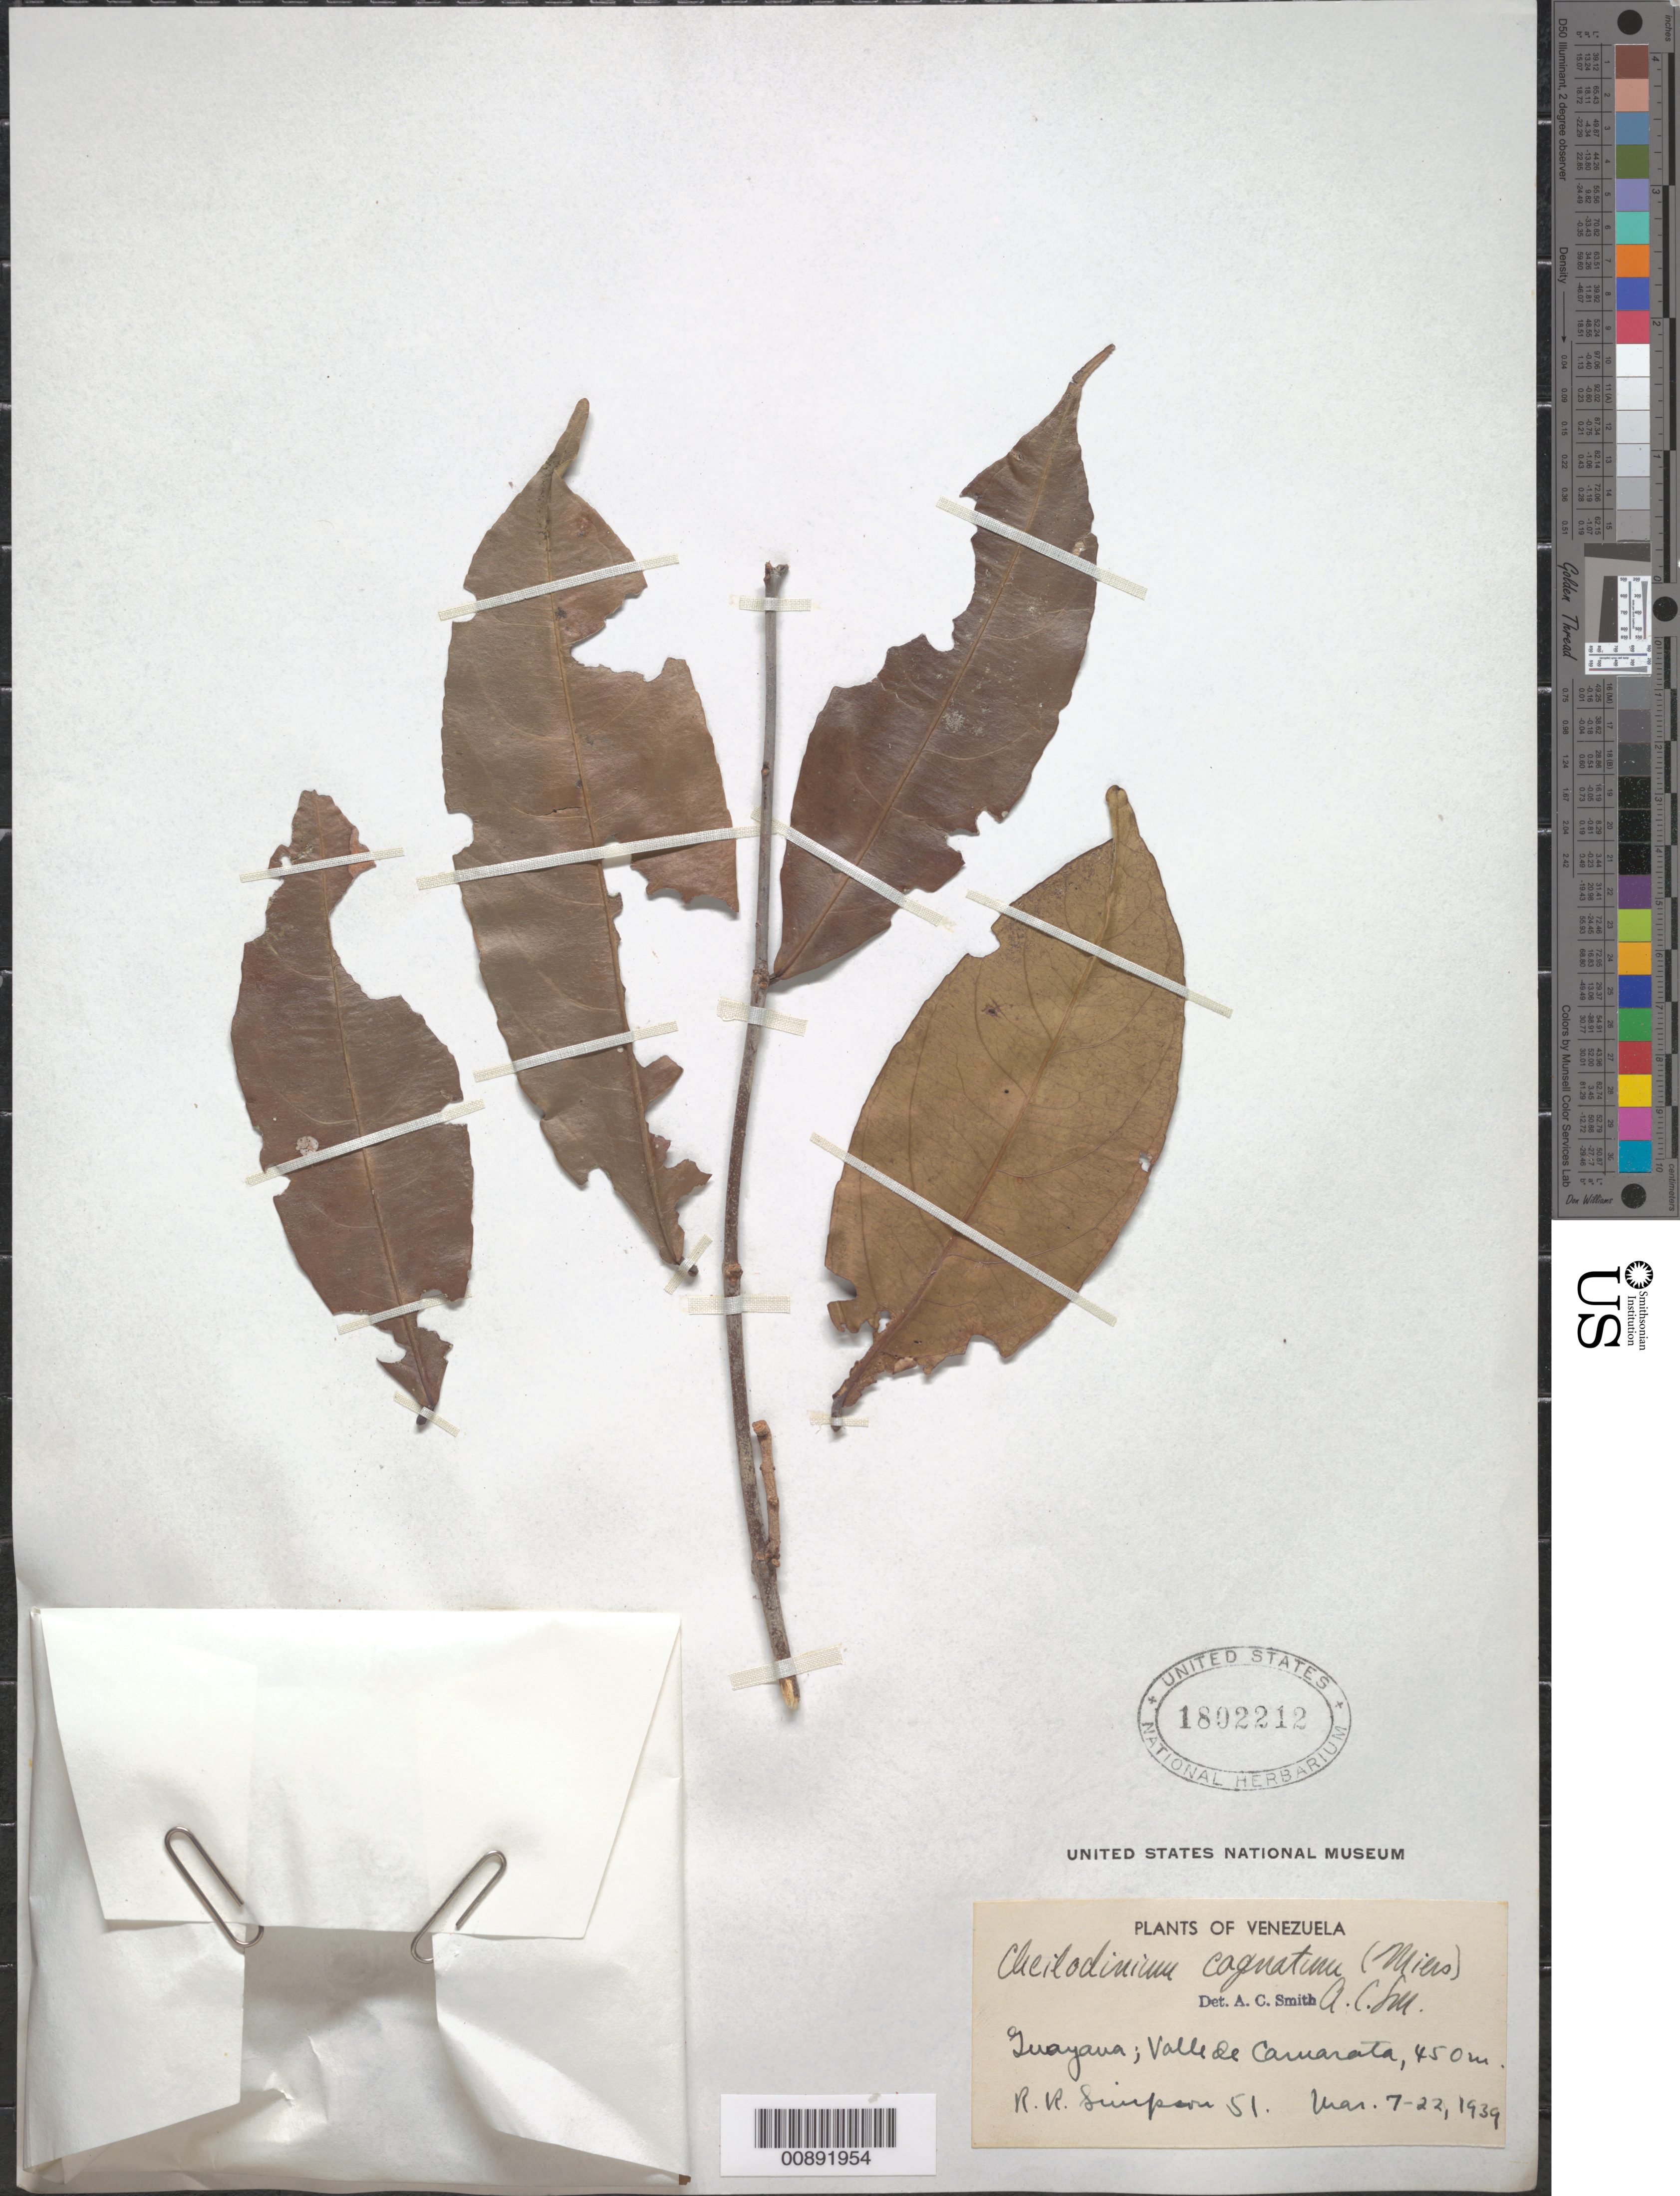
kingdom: Plantae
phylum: Tracheophyta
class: Magnoliopsida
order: Celastrales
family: Celastraceae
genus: Cheiloclinium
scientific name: Cheiloclinium cognatum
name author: (Miers) A.C. Sm.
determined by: Smith, A. C.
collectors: R. Simpson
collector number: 51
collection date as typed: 7-Mar-39 to 22-Mar-39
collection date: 1939-03-07/1939-03-22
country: Venezuela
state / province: Amazonas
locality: Guayana, Valle de Caruaruata [sp?]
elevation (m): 450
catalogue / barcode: US 1802212